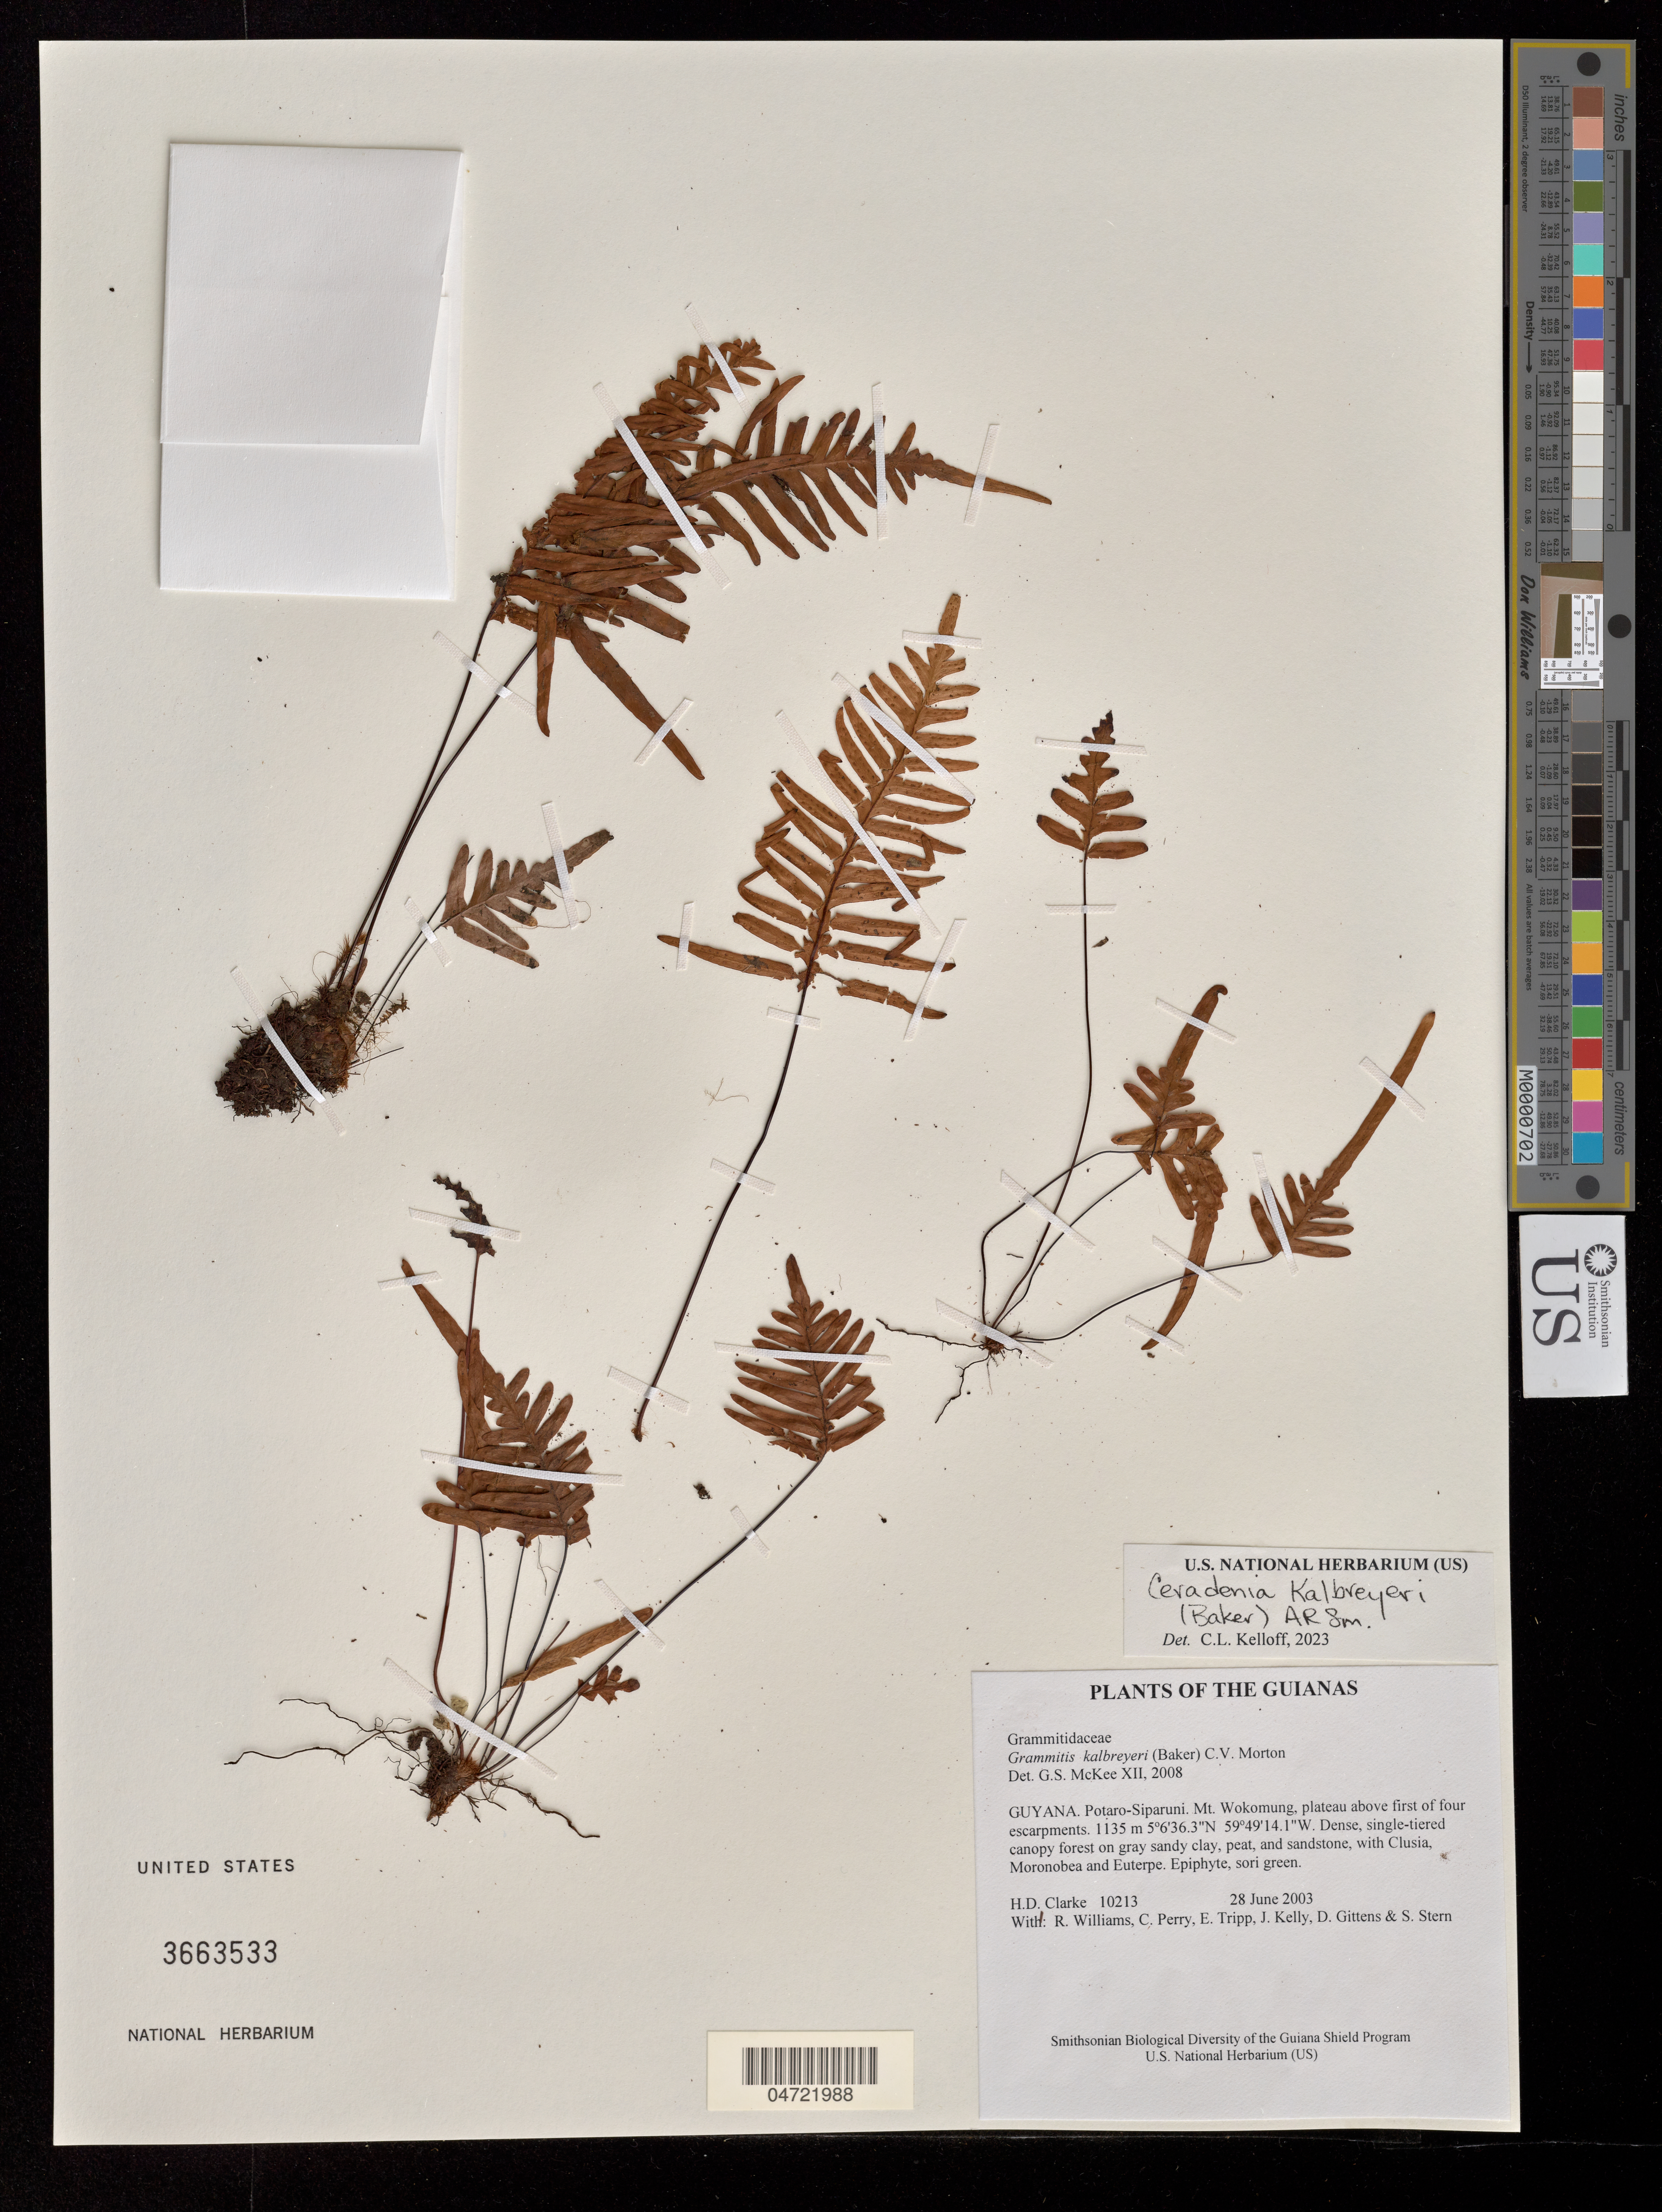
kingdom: Plantae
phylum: Tracheophyta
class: Polypodiopsida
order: Polypodiales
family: Polypodiaceae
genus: Ceradenia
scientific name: Ceradenia kalbreyeri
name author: (Baker) L.E. Bishop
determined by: Kelloff, Carol L.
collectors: H. D. Clarke, R. Williams, C. Perry, E. Tripp, J. Kelly, D. Gittens & S. R. Stern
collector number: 10213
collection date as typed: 28 June 2003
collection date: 2003-06-28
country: Guyana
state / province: Potaro-Siparuni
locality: Mt. Wokomung, plateau above first of four escarpments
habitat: Dense, single-tiered canopy forest on gray sandy clay, peat, and sandstone, with Clusia, Moronobea and Euterpe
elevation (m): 1135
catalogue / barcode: US 3663533